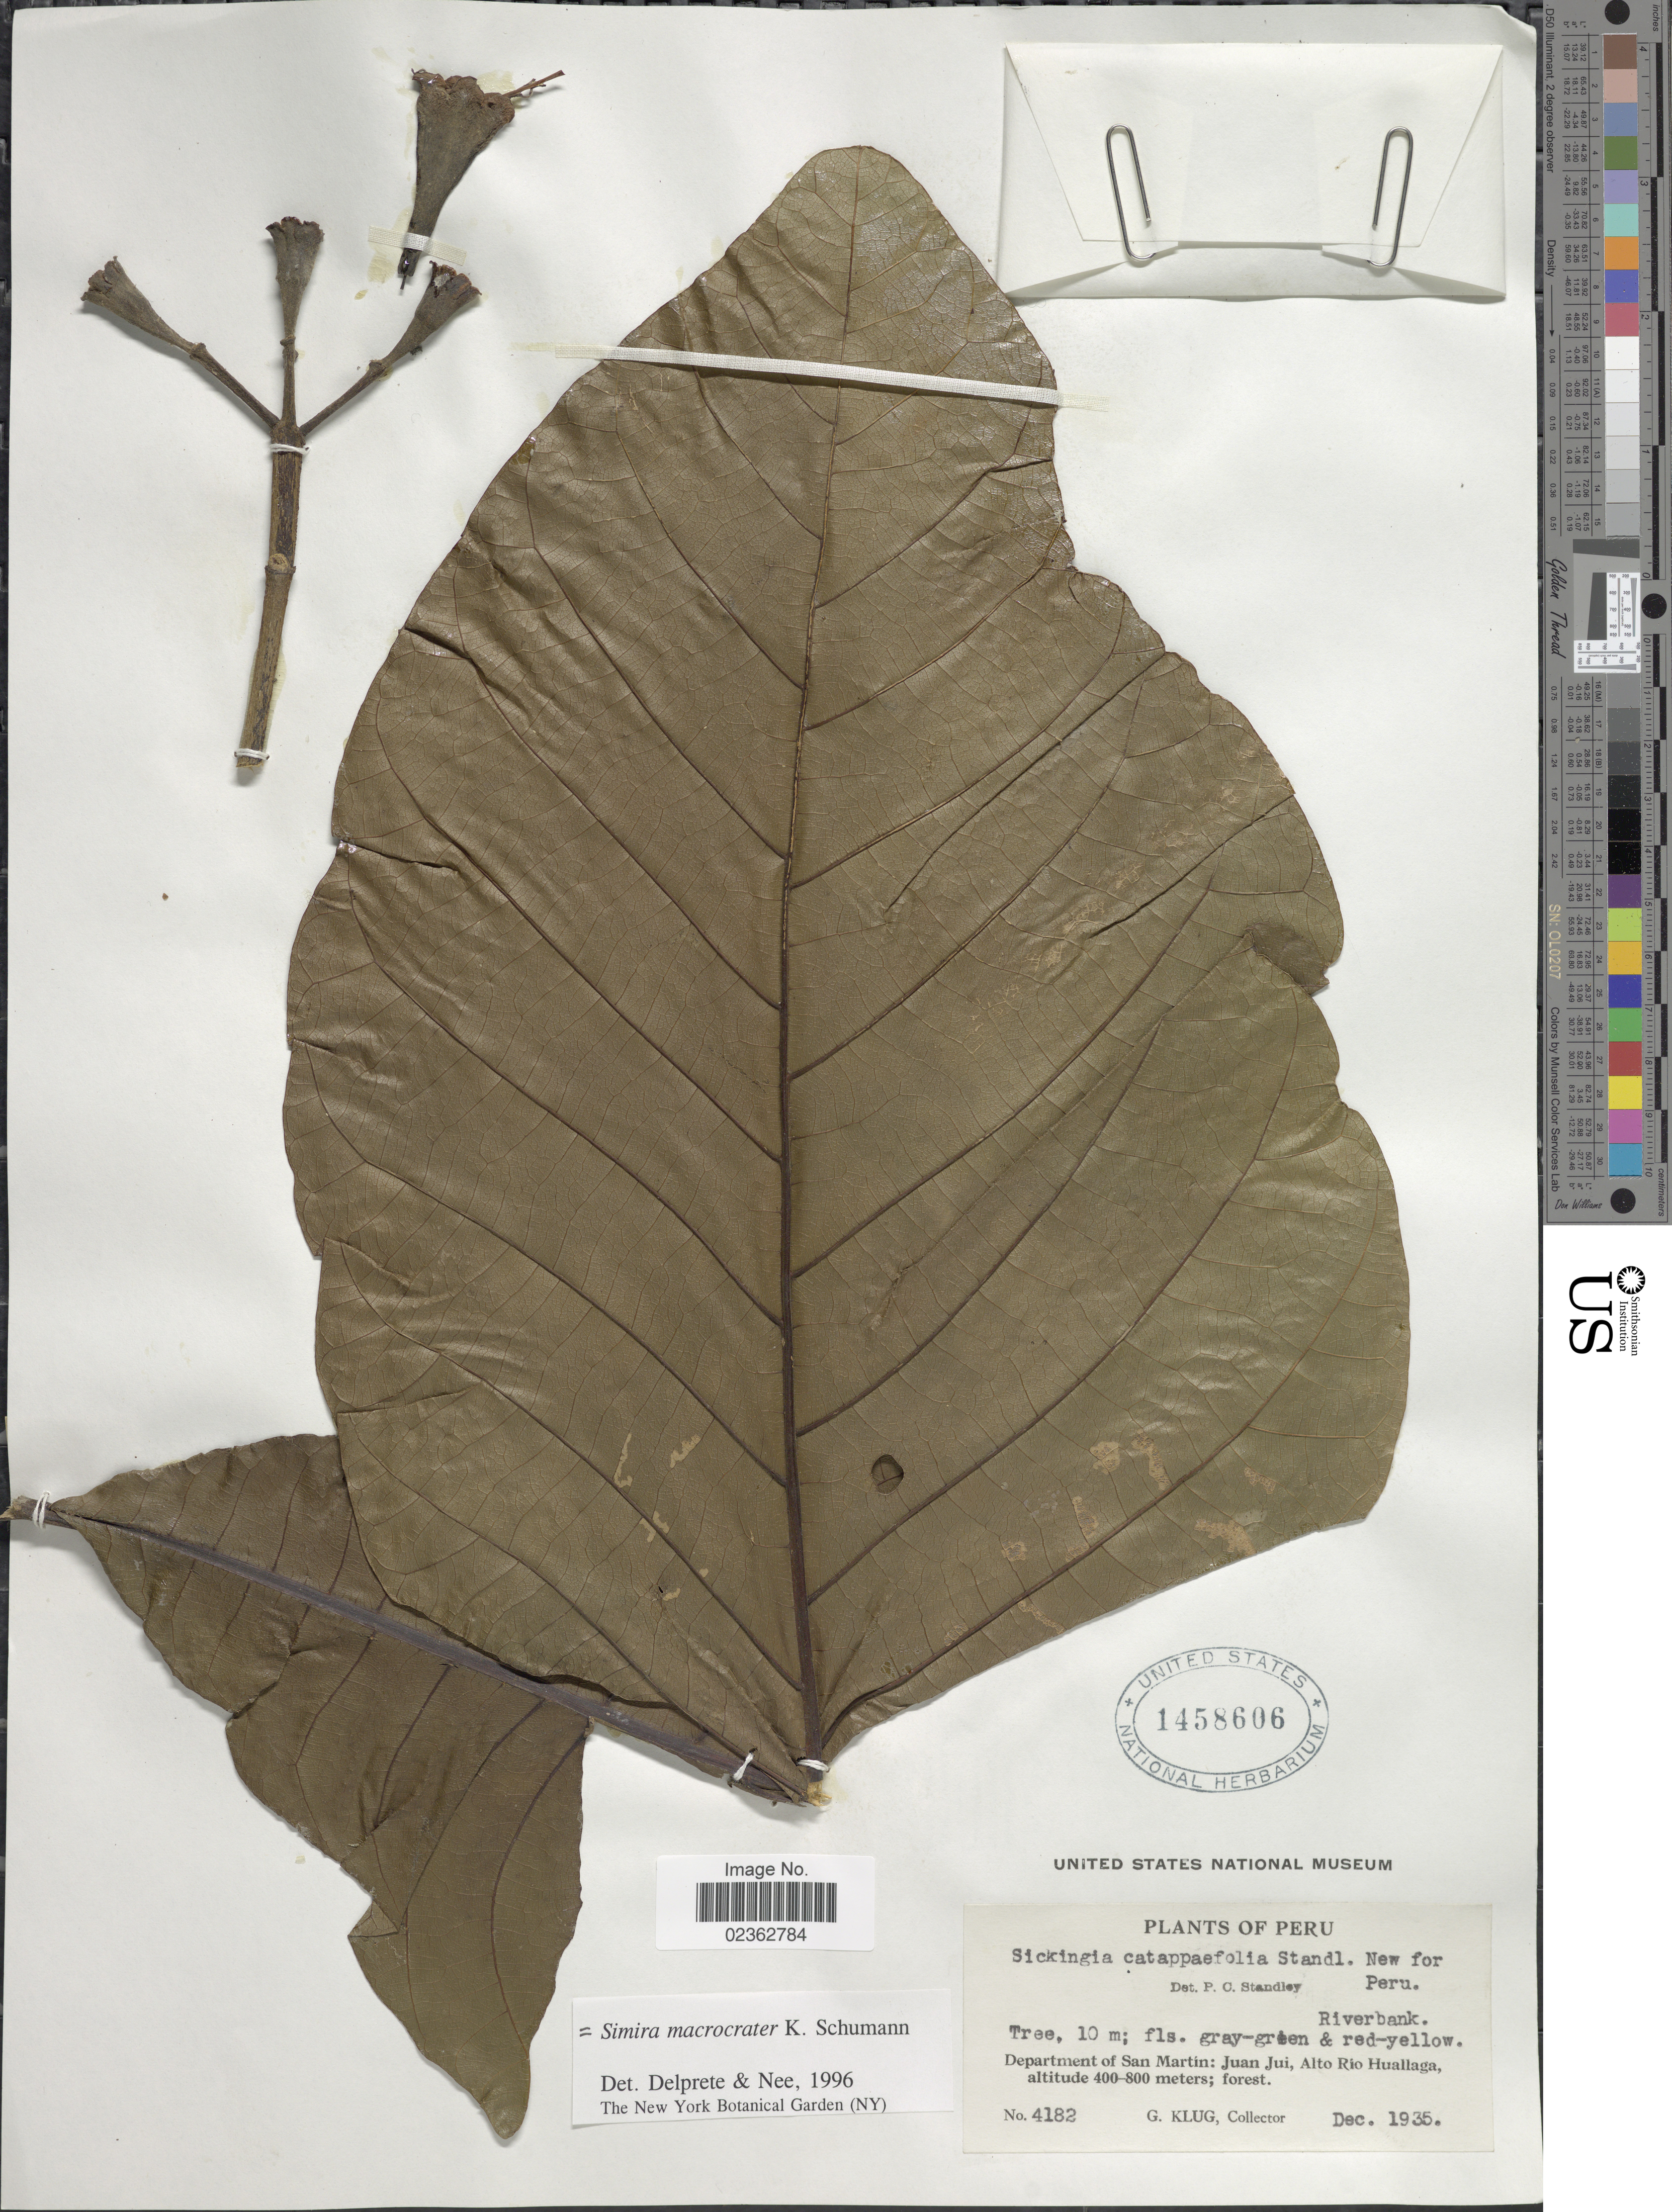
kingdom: Plantae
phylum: Tracheophyta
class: Magnoliopsida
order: Gentianales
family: Rubiaceae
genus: Simira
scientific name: Simira macrocrater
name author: (K. Schum.) Steyerm.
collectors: G. Klug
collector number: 4182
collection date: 1935-12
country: Peru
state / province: San Martín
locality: Juan Jui, Alto Rio Huallaga, forest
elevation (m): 400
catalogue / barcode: US 1458606